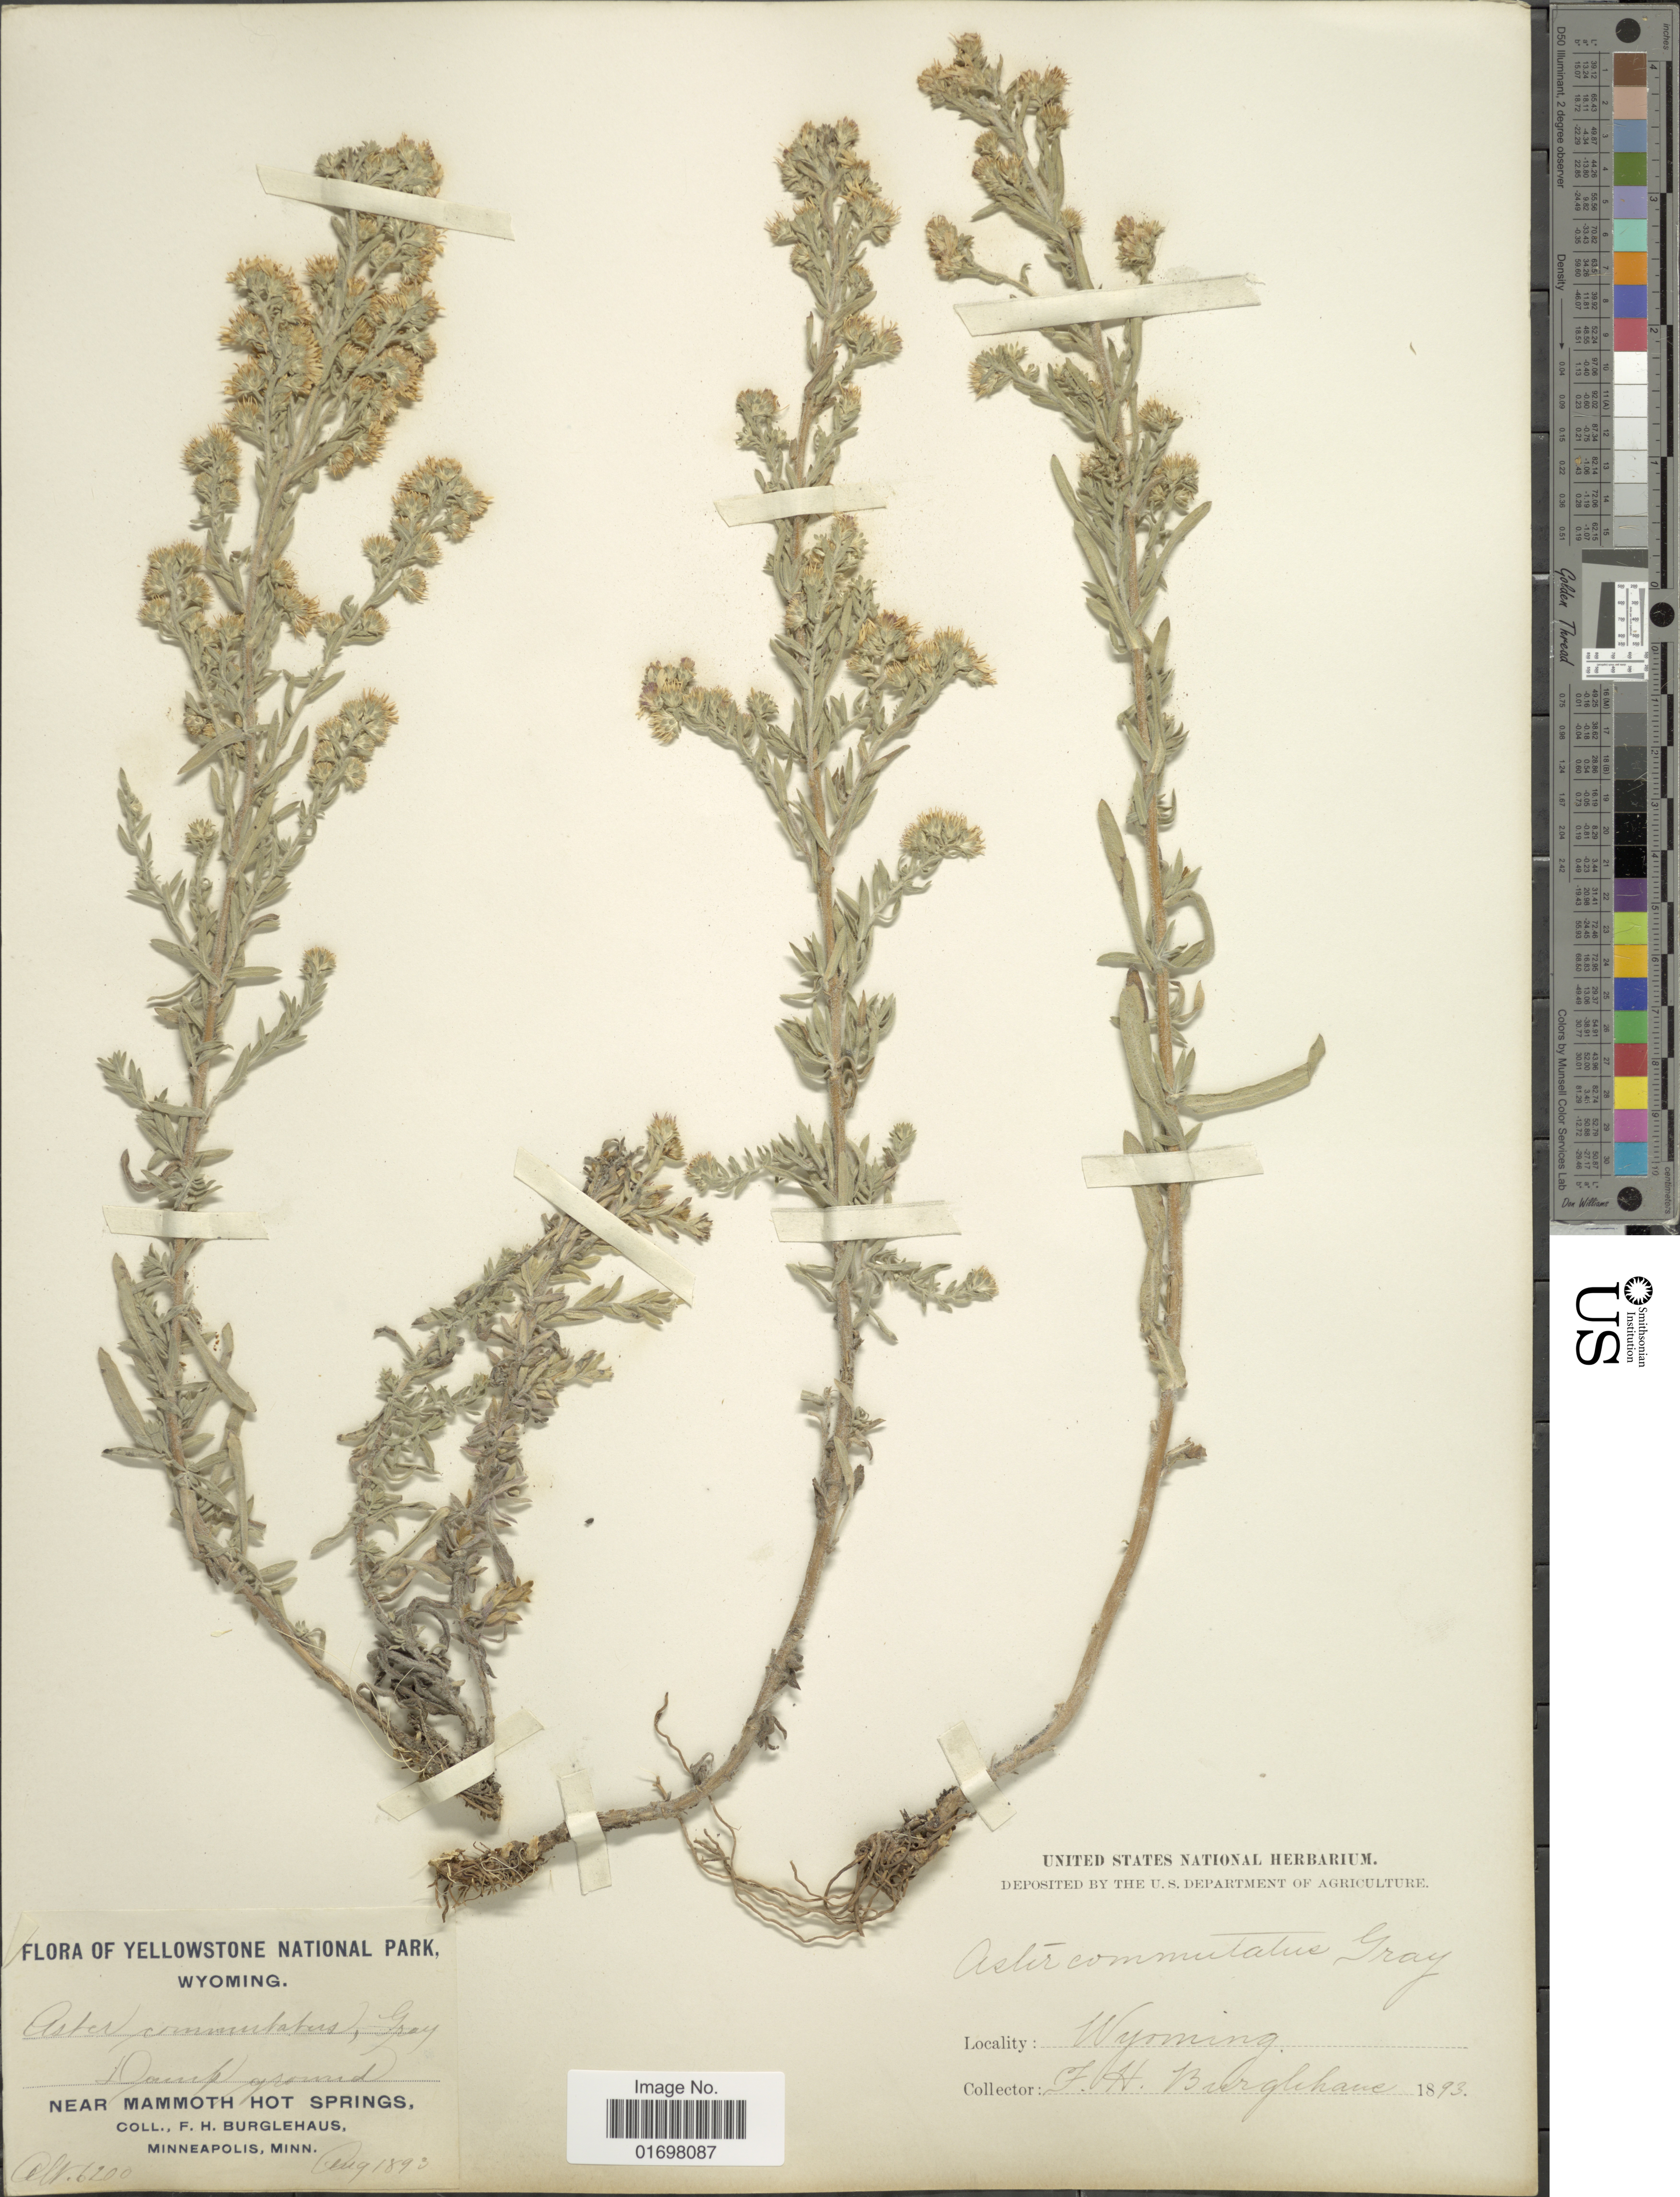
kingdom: Plantae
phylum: Tracheophyta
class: Magnoliopsida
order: Asterales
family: Asteraceae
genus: Symphyotrichum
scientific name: Symphyotrichum falcatum var. commutatum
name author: (Torr. & A. Gray) G.L. Nesom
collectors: F. Burglehaus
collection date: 1892-08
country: United States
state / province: Wyoming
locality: Yellowstone National Park, Wyoming. Near Mammoth Hot Springs.